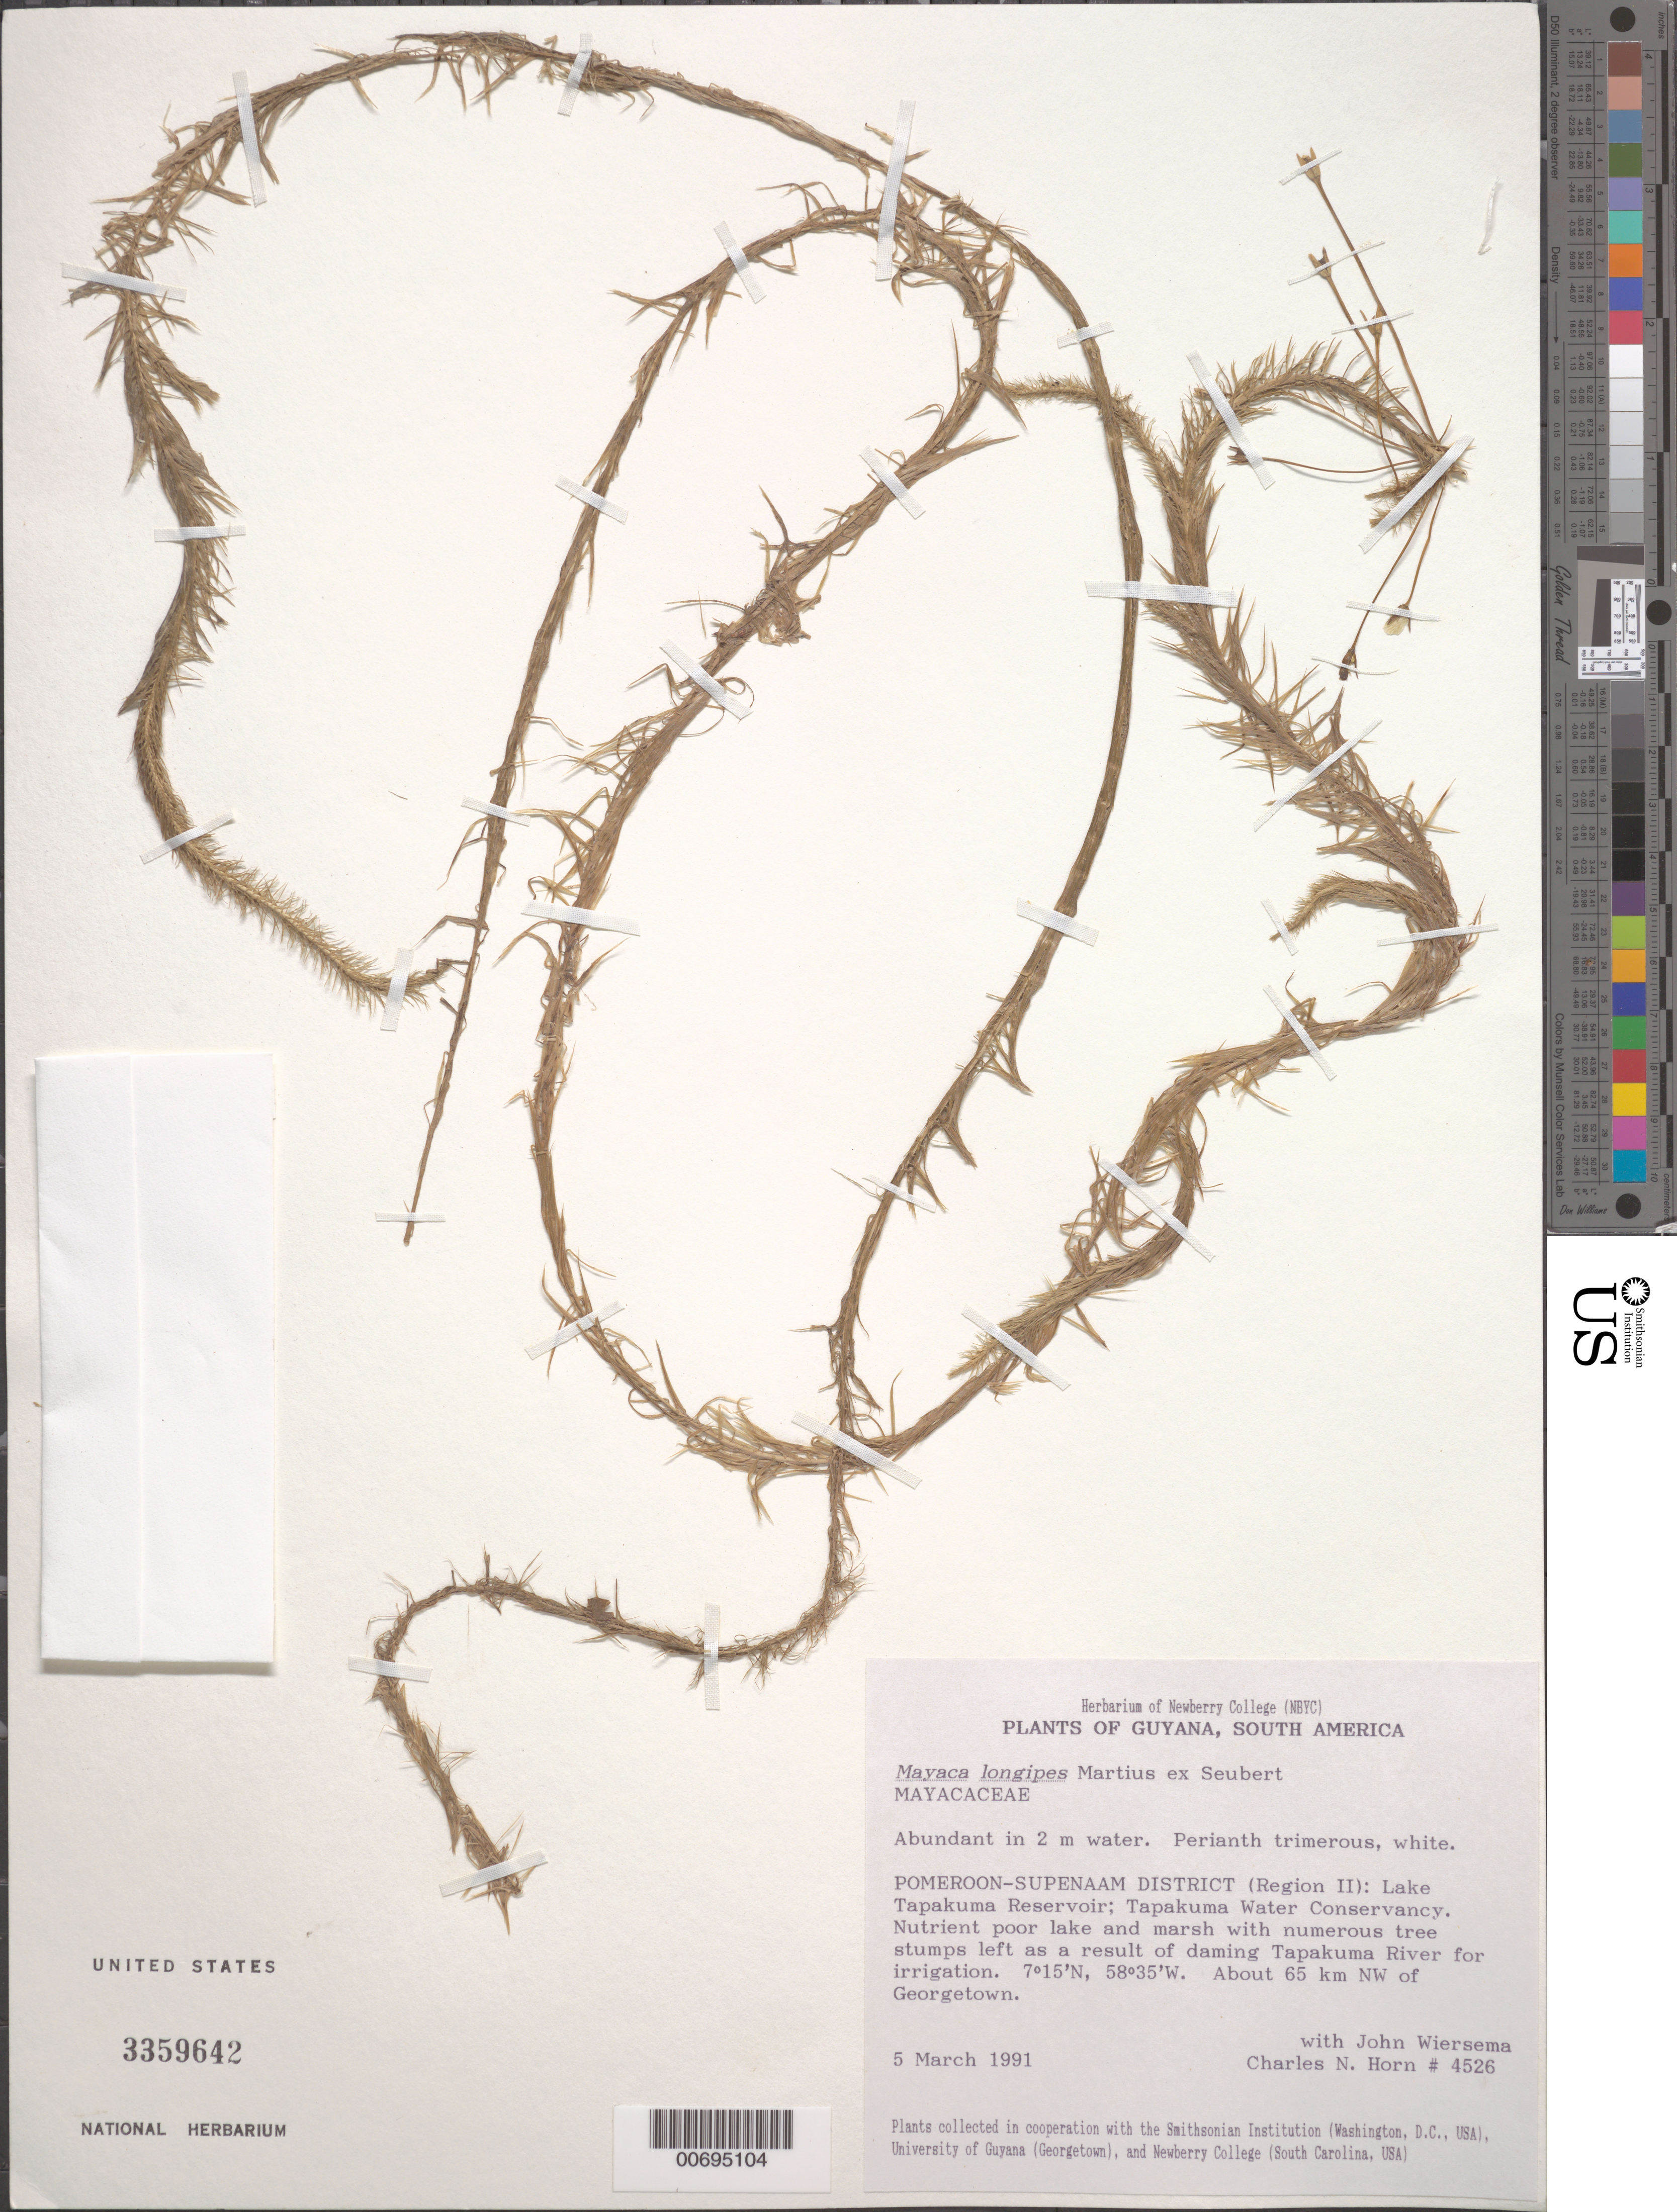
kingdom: Plantae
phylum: Tracheophyta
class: Liliopsida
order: Poales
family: Mayacaceae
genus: Mayaca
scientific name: Mayaca longipes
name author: Mart. ex Seub.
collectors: C. N. Horn, J. H. Wiersema, T. McDowell & M. Gopaul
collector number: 4526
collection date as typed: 5-Mar-91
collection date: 1991-03-05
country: Guyana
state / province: Pomeroon-Supenaam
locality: Lake Tapakuma Reservoir, Tapakuma Water Conservancy, about 65 km NW of Georgetown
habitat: Nutrient poor lake & marsh w/numerous tree stumps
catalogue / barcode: US 3359642